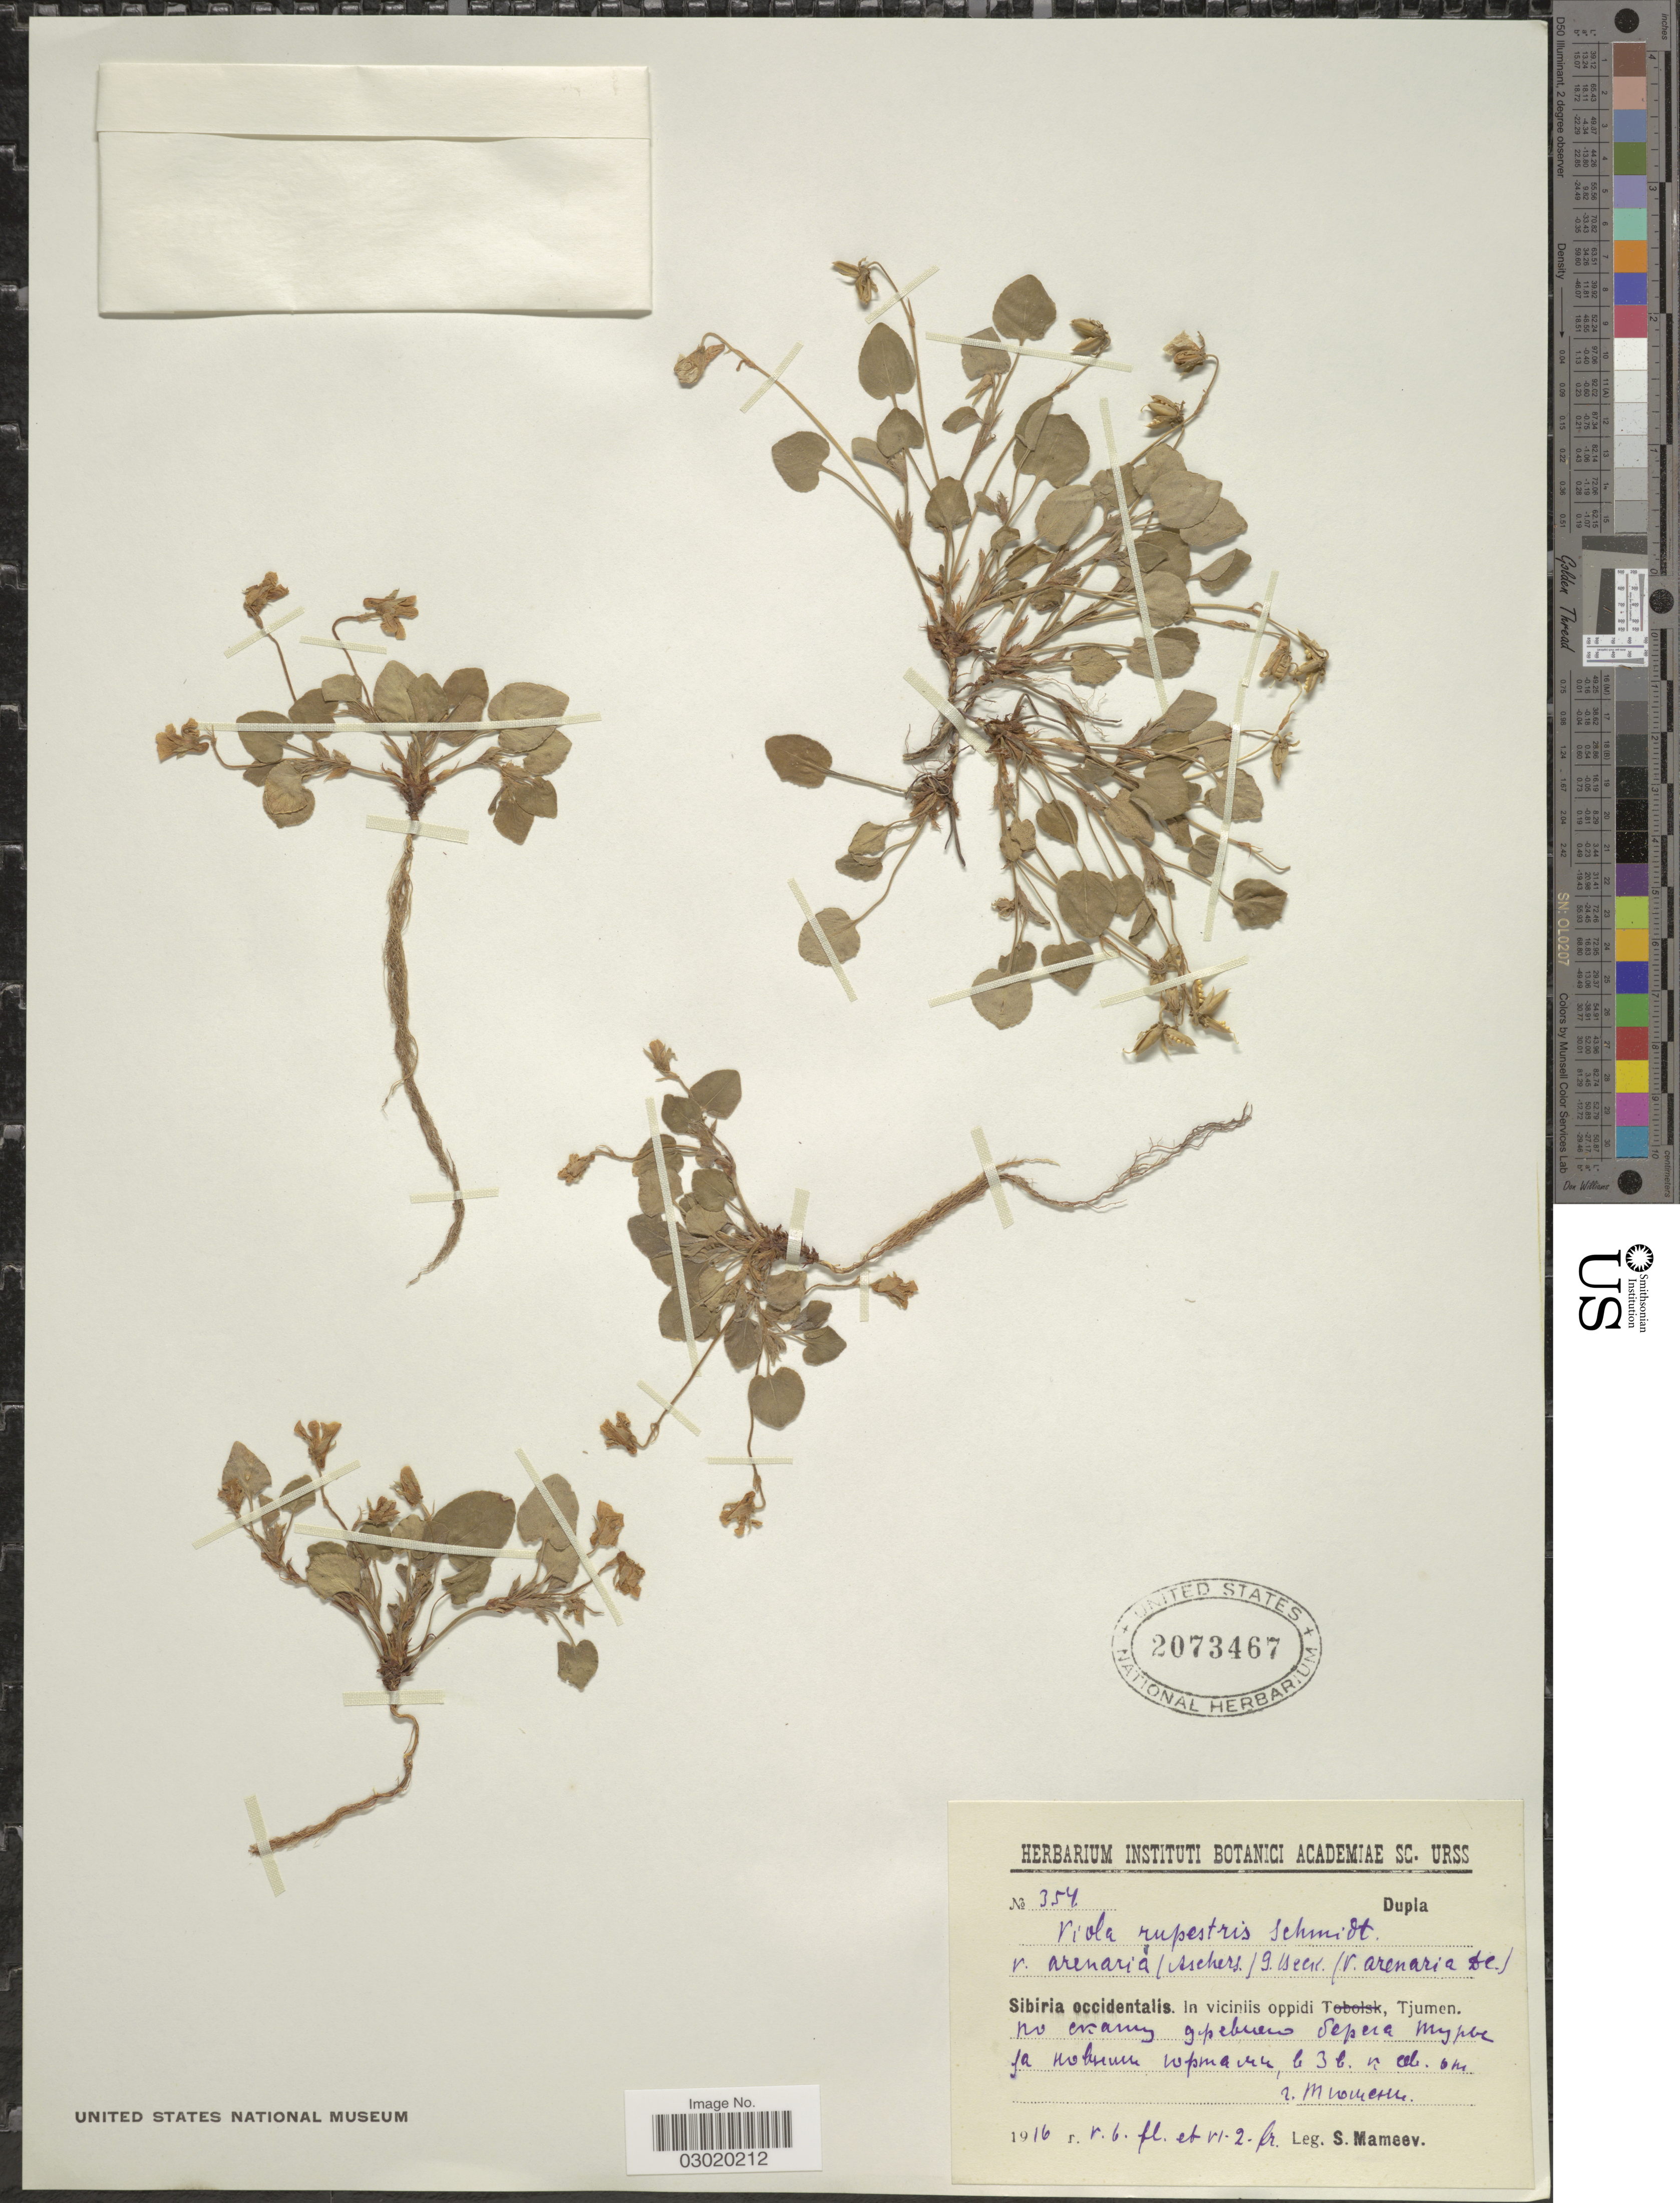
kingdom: Plantae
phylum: Tracheophyta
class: Magnoliopsida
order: Malpighiales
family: Violaceae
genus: Viola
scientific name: Viola rupestris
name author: F.W. Schmidt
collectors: S. Mameev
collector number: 354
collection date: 1916-05-06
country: Russian Federation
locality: Sibiria occidentalis, In viciniis oppidi, Tjumen.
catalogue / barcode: US 2073467